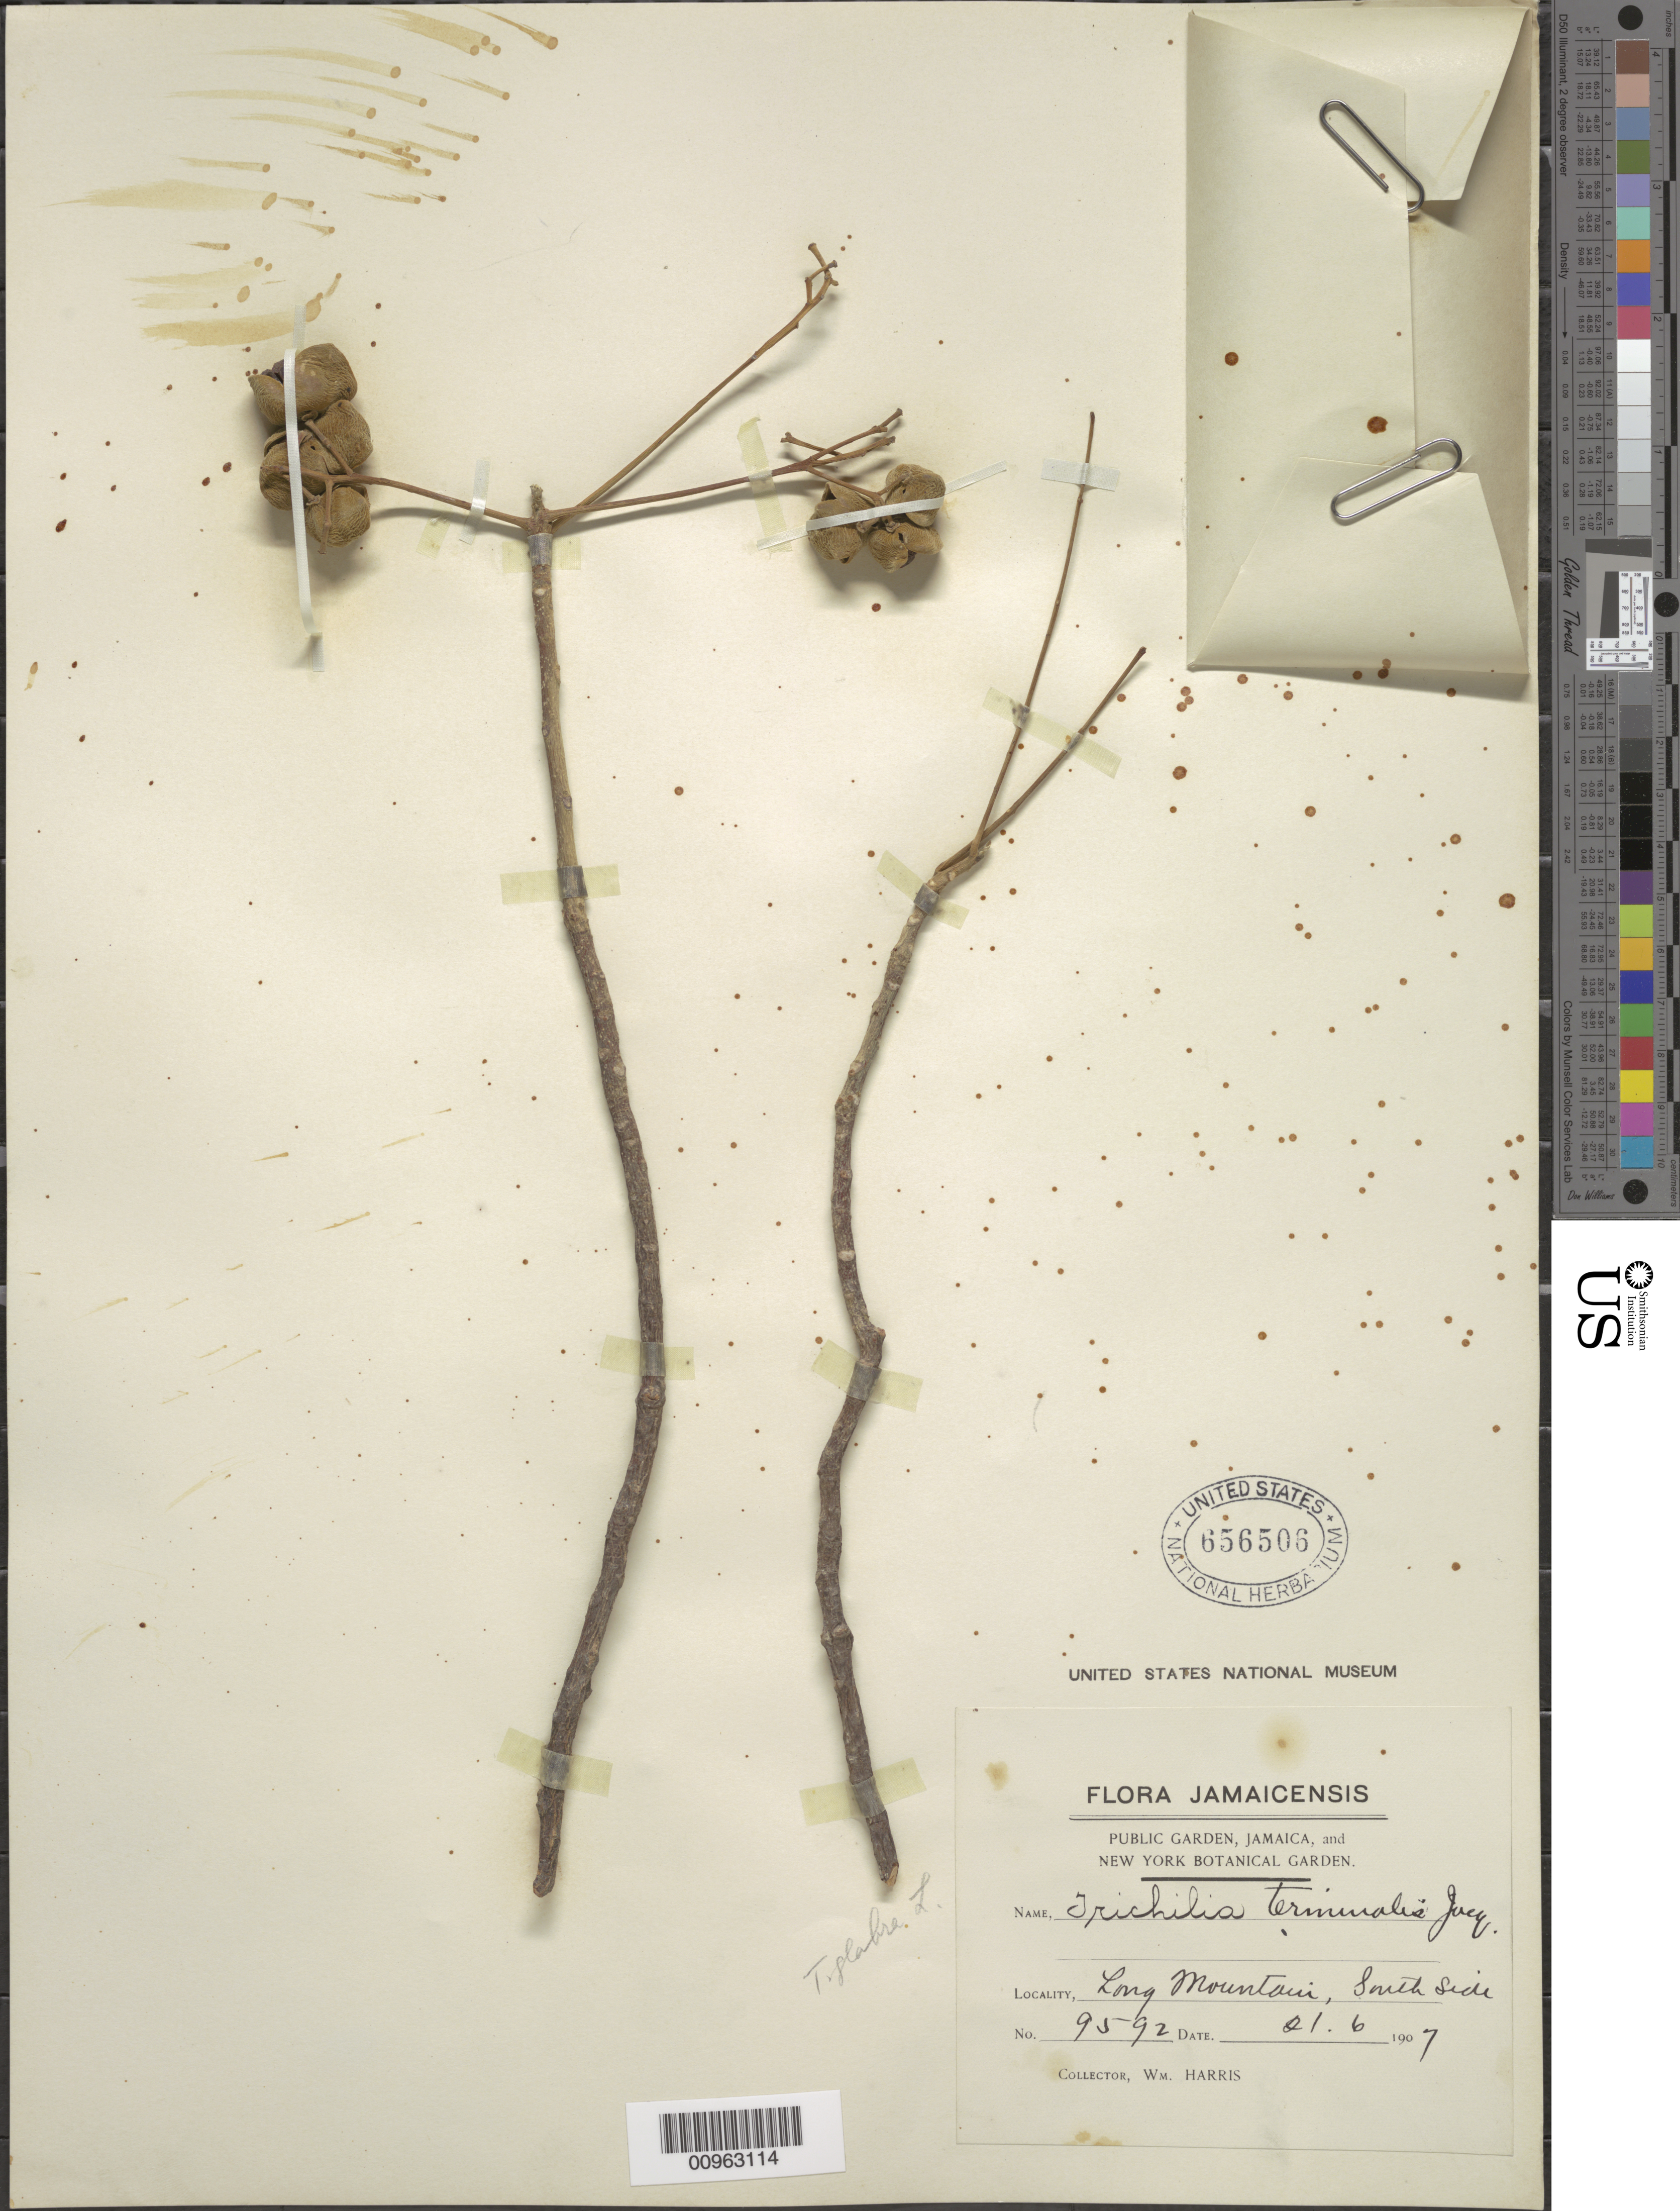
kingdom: Plantae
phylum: Tracheophyta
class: Magnoliopsida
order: Sapindales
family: Meliaceae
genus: Trichilia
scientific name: Trichilia glabra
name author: L.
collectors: W. H. Harris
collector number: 9592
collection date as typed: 21 Jun 1907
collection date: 1907-06-21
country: Jamaica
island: Jamaica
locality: Long Mountain, south side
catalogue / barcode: US 656506